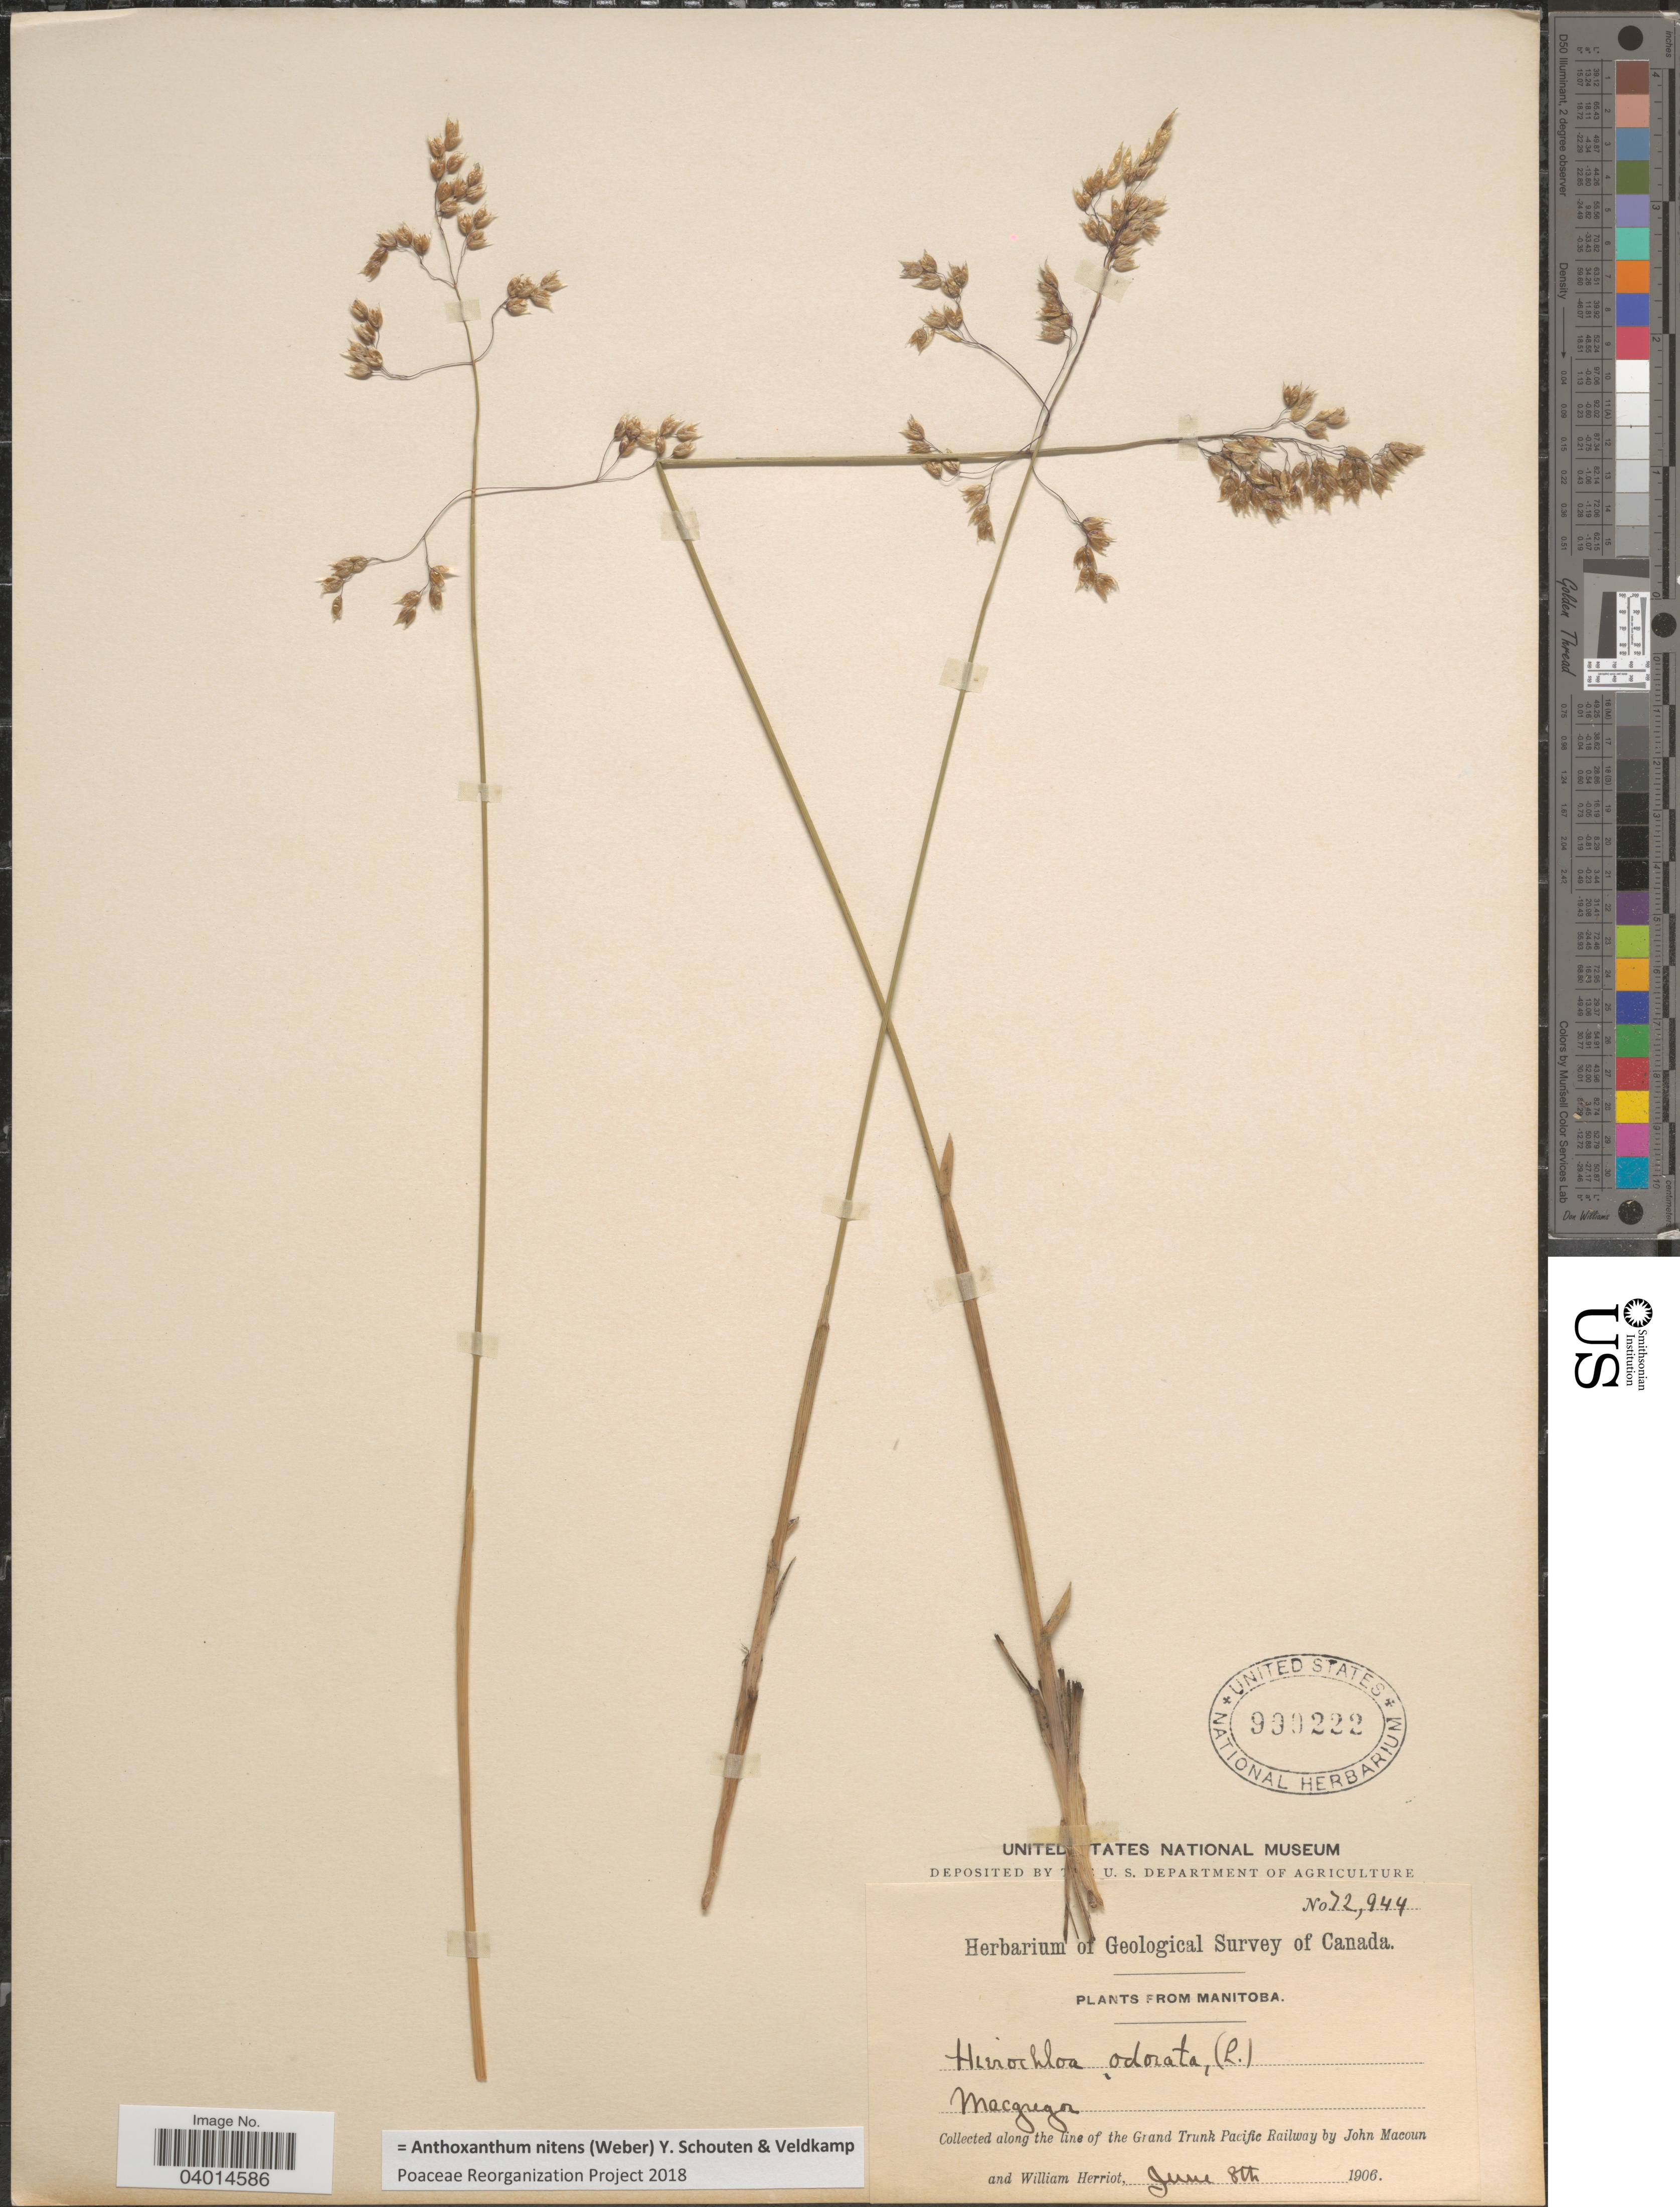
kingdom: Plantae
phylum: Tracheophyta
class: Liliopsida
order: Poales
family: Poaceae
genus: Anthoxanthum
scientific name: Anthoxanthum nitens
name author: (G.H. Weber) R.T.A. Schouten & Veldkamp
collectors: J. Macoun & W. Herriot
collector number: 72944*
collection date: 1906-06-08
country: Canada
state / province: Manitoba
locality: Mcgregor. Along the line of the Grand Trunk Pacific Railway.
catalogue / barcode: US 990222